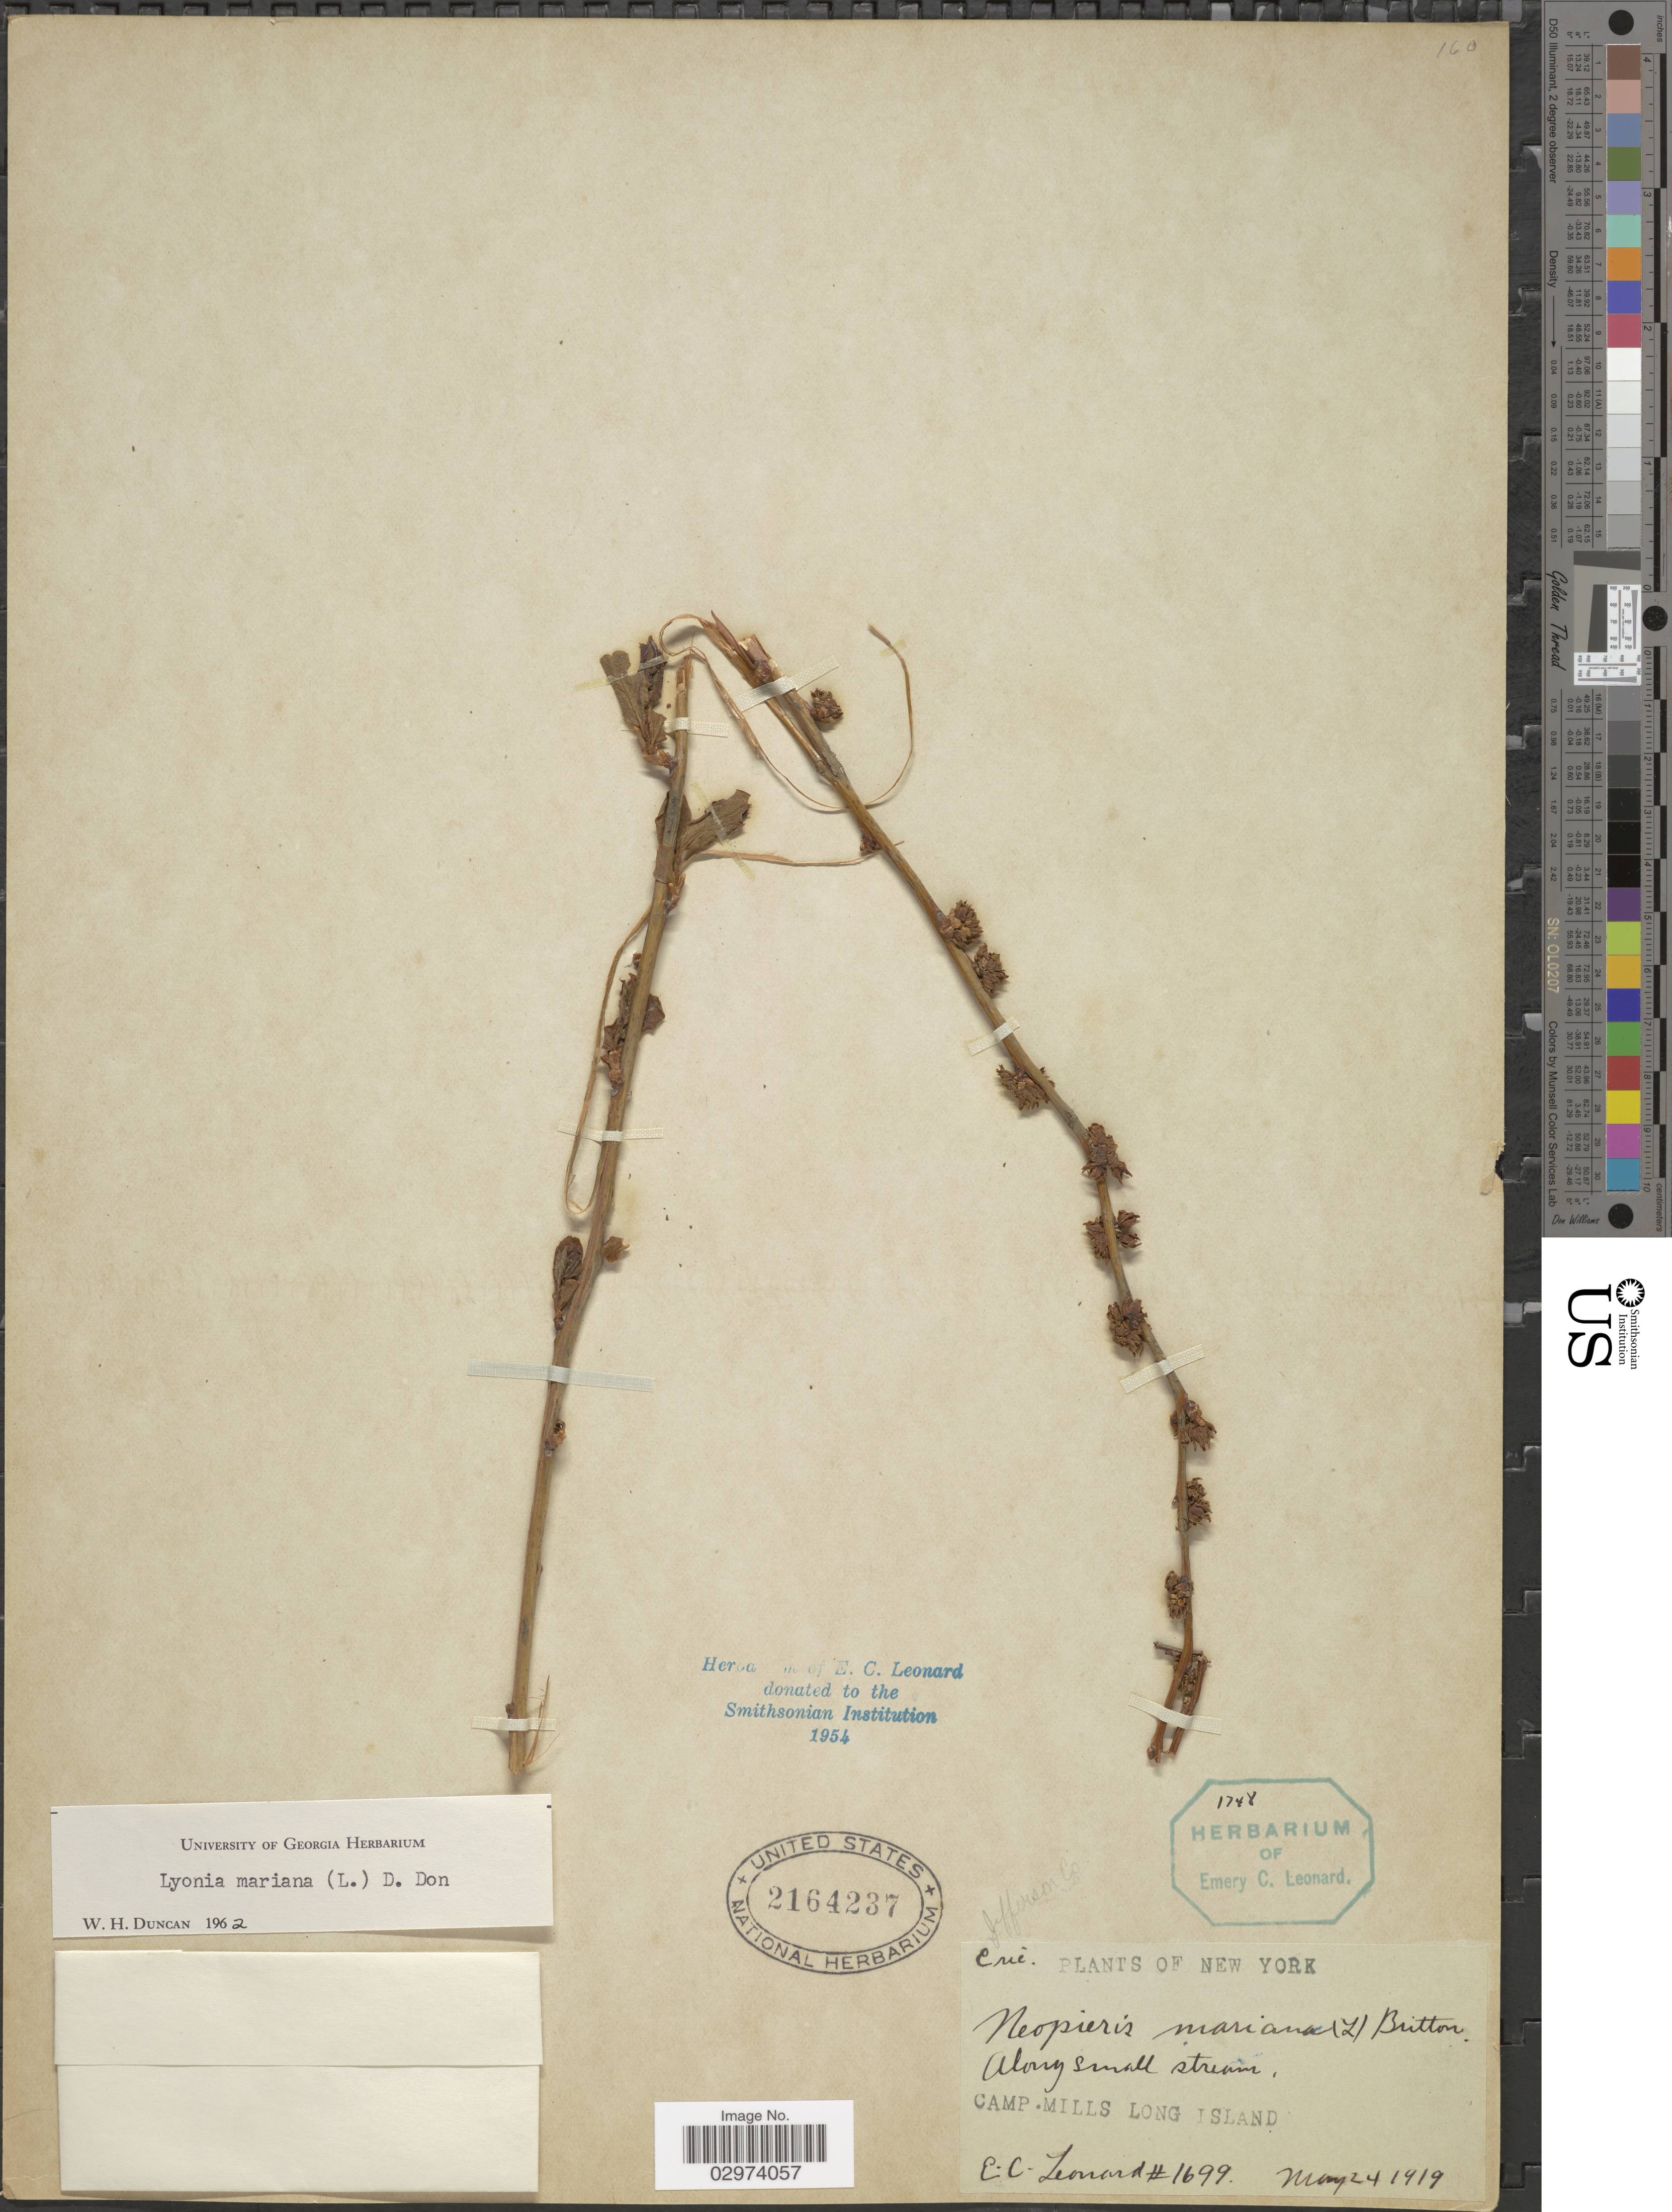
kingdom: Plantae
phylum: Tracheophyta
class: Magnoliopsida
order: Ericales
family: Ericaceae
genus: Lyonia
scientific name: Lyonia mariana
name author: (L.) D. Don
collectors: E. C. Leonard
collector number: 1699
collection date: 1919-05-24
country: United States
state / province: New York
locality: Along small stream. Camp Mills Long Island. Jefferson Co.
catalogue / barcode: US 2164237